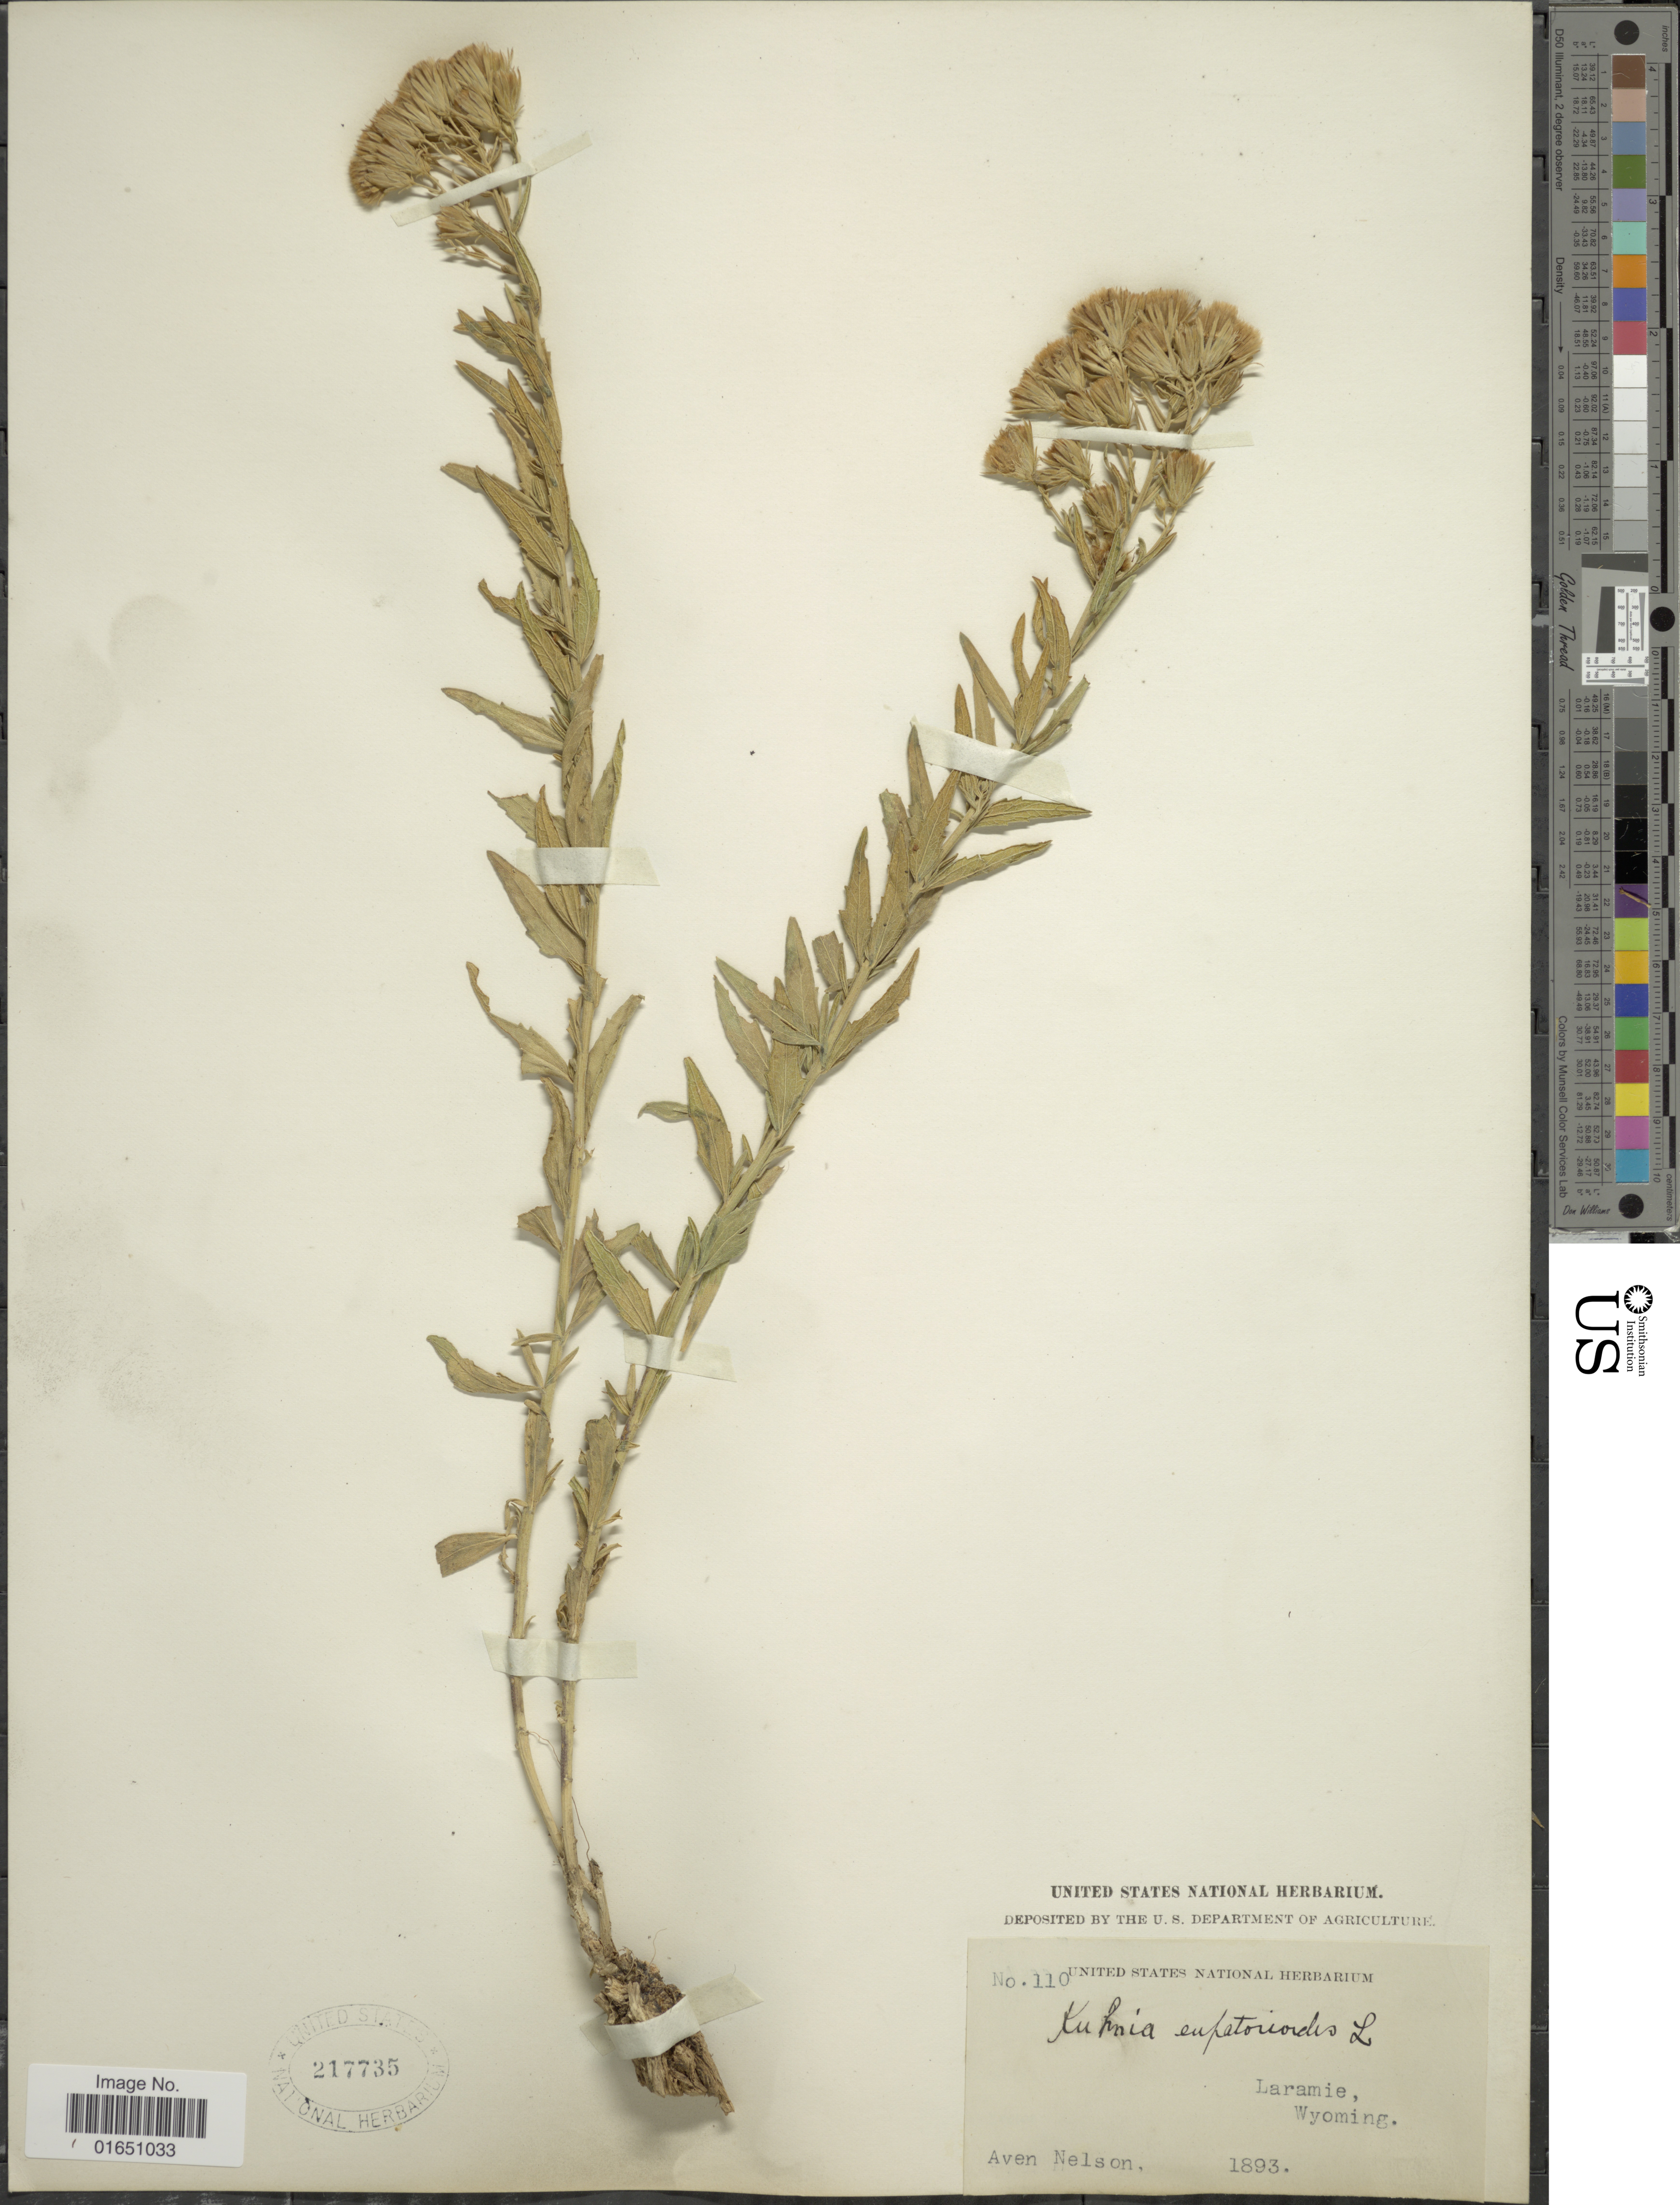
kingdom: Plantae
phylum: Tracheophyta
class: Magnoliopsida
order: Asterales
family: Asteraceae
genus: Brickellia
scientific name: Brickellia eupatorioides var. corymbulosa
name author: (Torr. & A. Gray) Shinners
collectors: A. Nelson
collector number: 110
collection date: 1893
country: United States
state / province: Wyoming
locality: Laramie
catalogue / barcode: US 217735